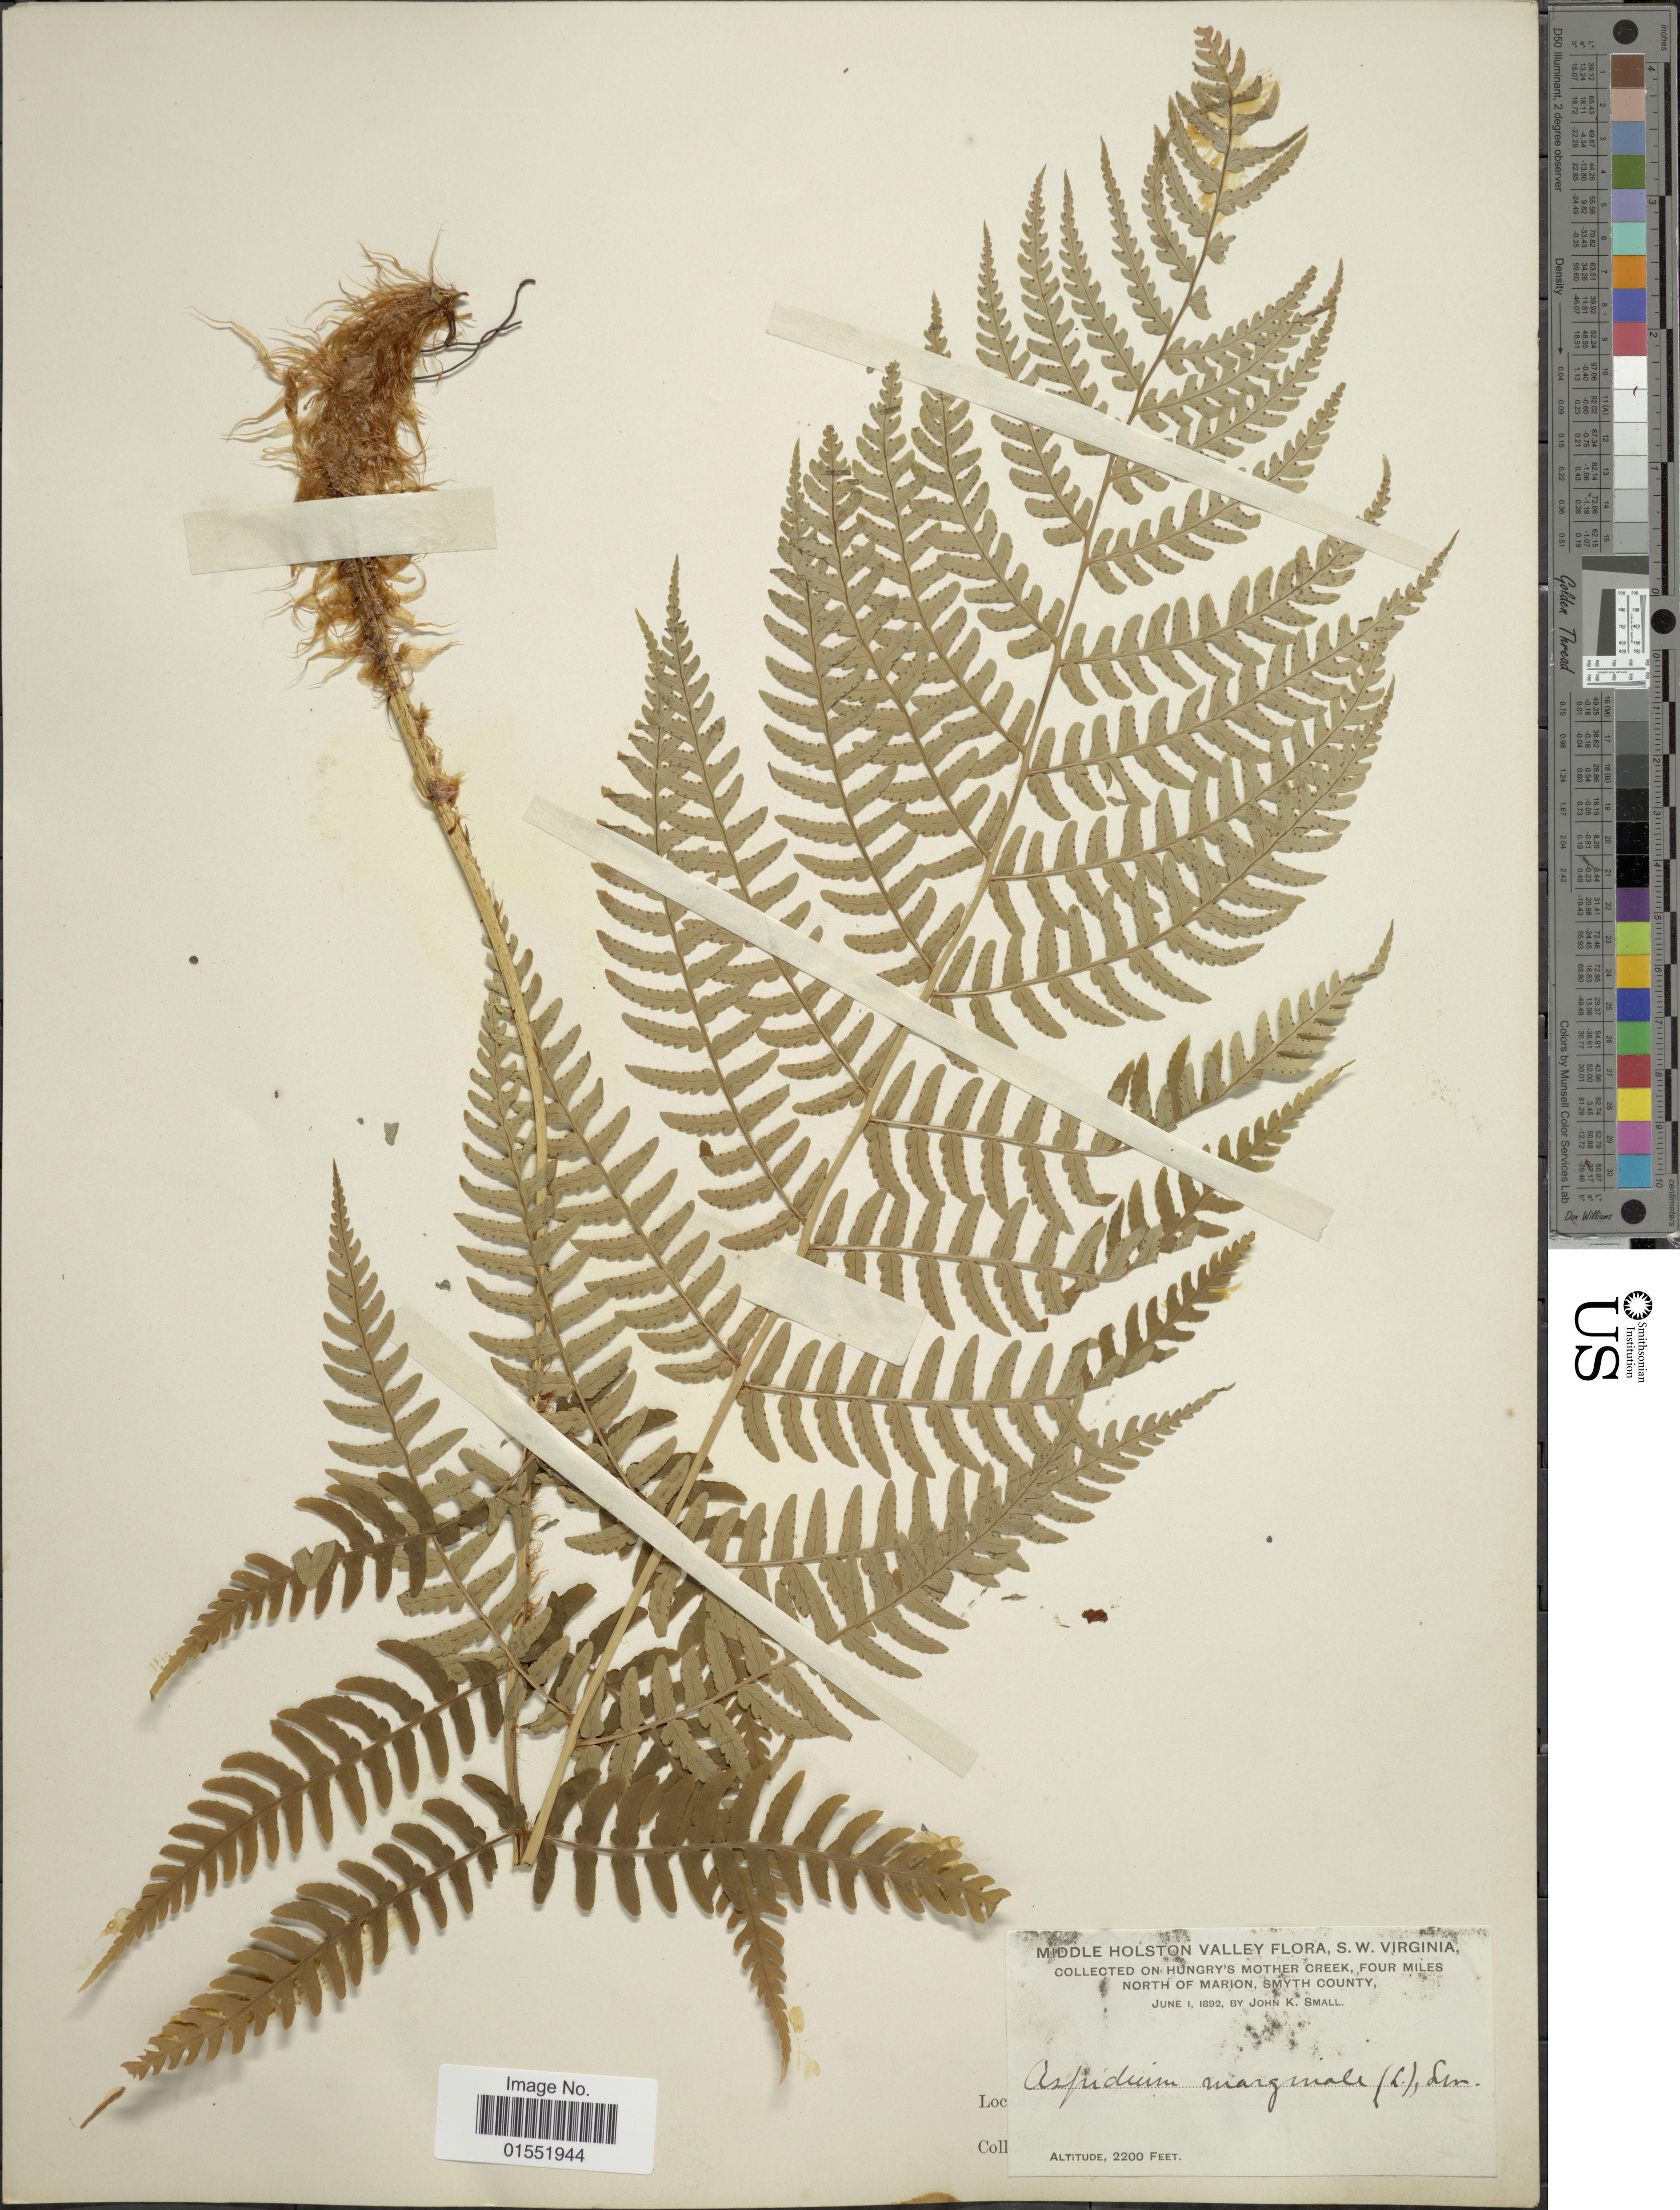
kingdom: Plantae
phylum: Tracheophyta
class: Polypodiopsida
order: Polypodiales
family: Dryopteridaceae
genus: Dryopteris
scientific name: Dryopteris marginalis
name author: (L.) A. Gray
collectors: J. K. Small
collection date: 1892-06-01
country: United States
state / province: Virginia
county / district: Smyth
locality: Middle Holston Valley. S. W. Virginia. Hungry Mother's Creek, four miles north of Marion, Smyth County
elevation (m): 671